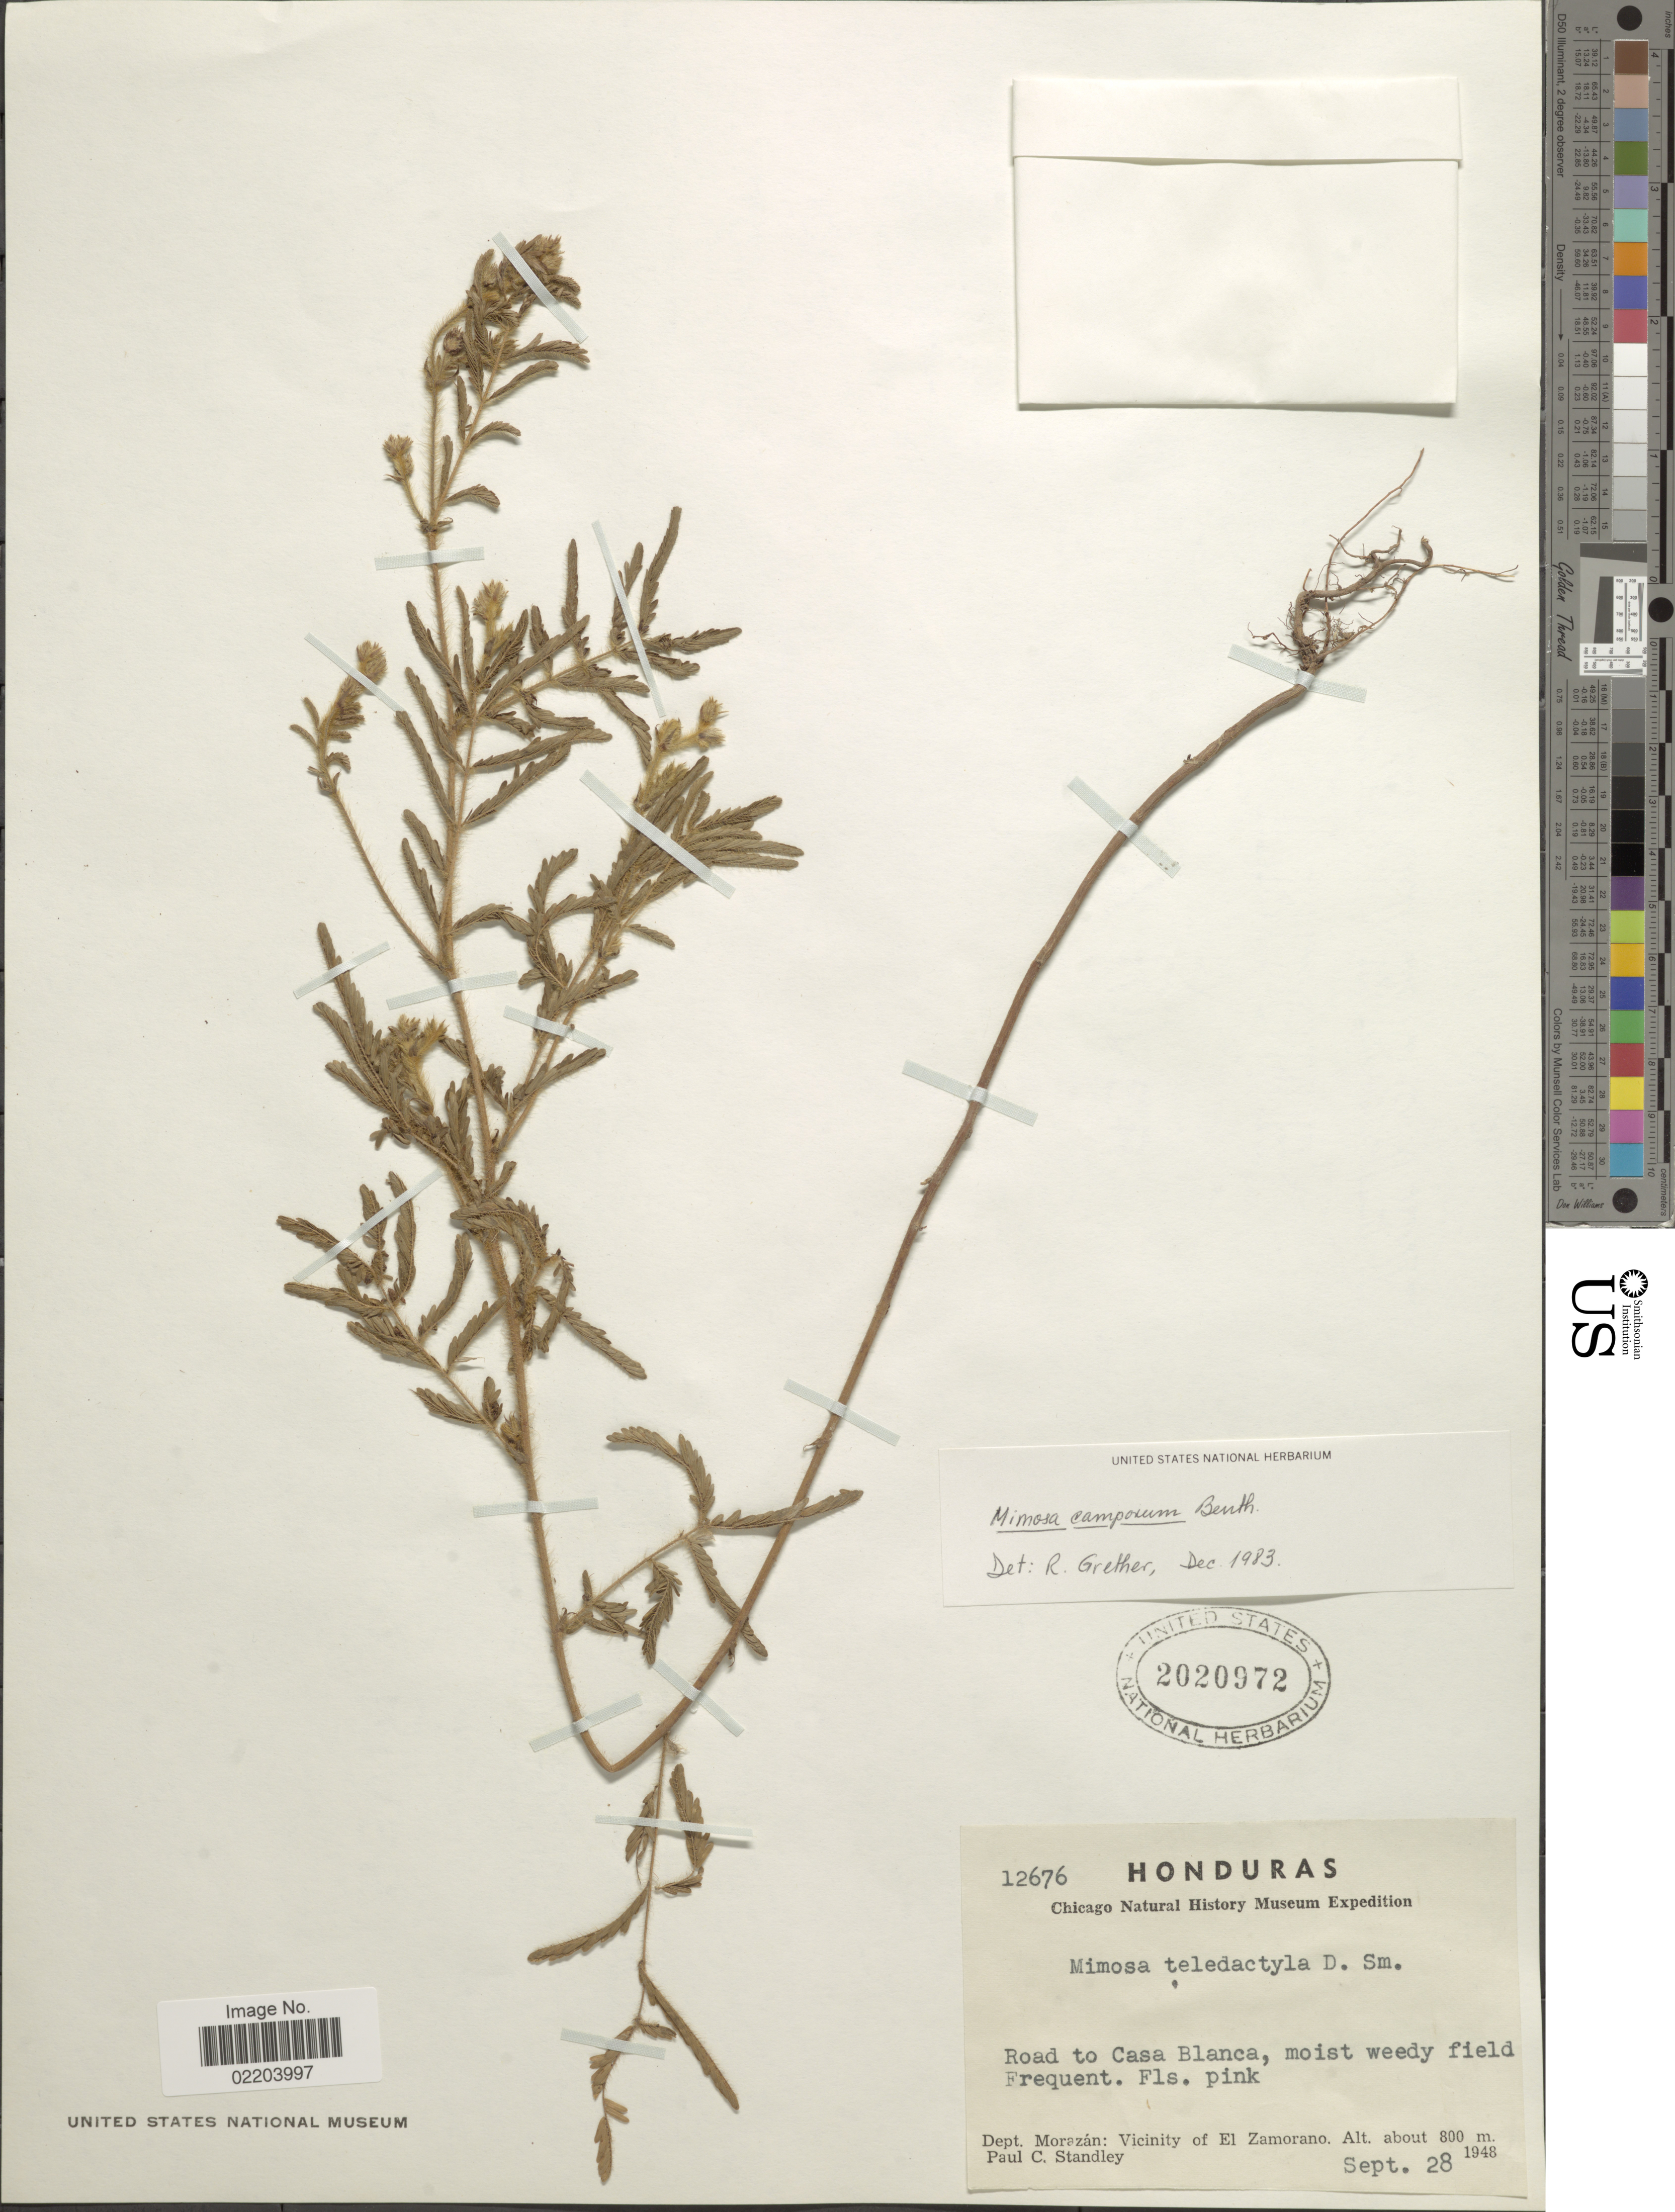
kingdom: Plantae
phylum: Tracheophyta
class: Magnoliopsida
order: Fabales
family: Fabaceae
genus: Mimosa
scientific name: Mimosa camporum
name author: Benth.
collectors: P. C. Standley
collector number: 12676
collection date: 1948-09-28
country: Honduras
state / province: Fco. Morazán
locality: Road to Casa Blanca, moist weedy field Frequent. Dept. Morazán: Vicinity of El Zamorano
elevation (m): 800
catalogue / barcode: US 2020972